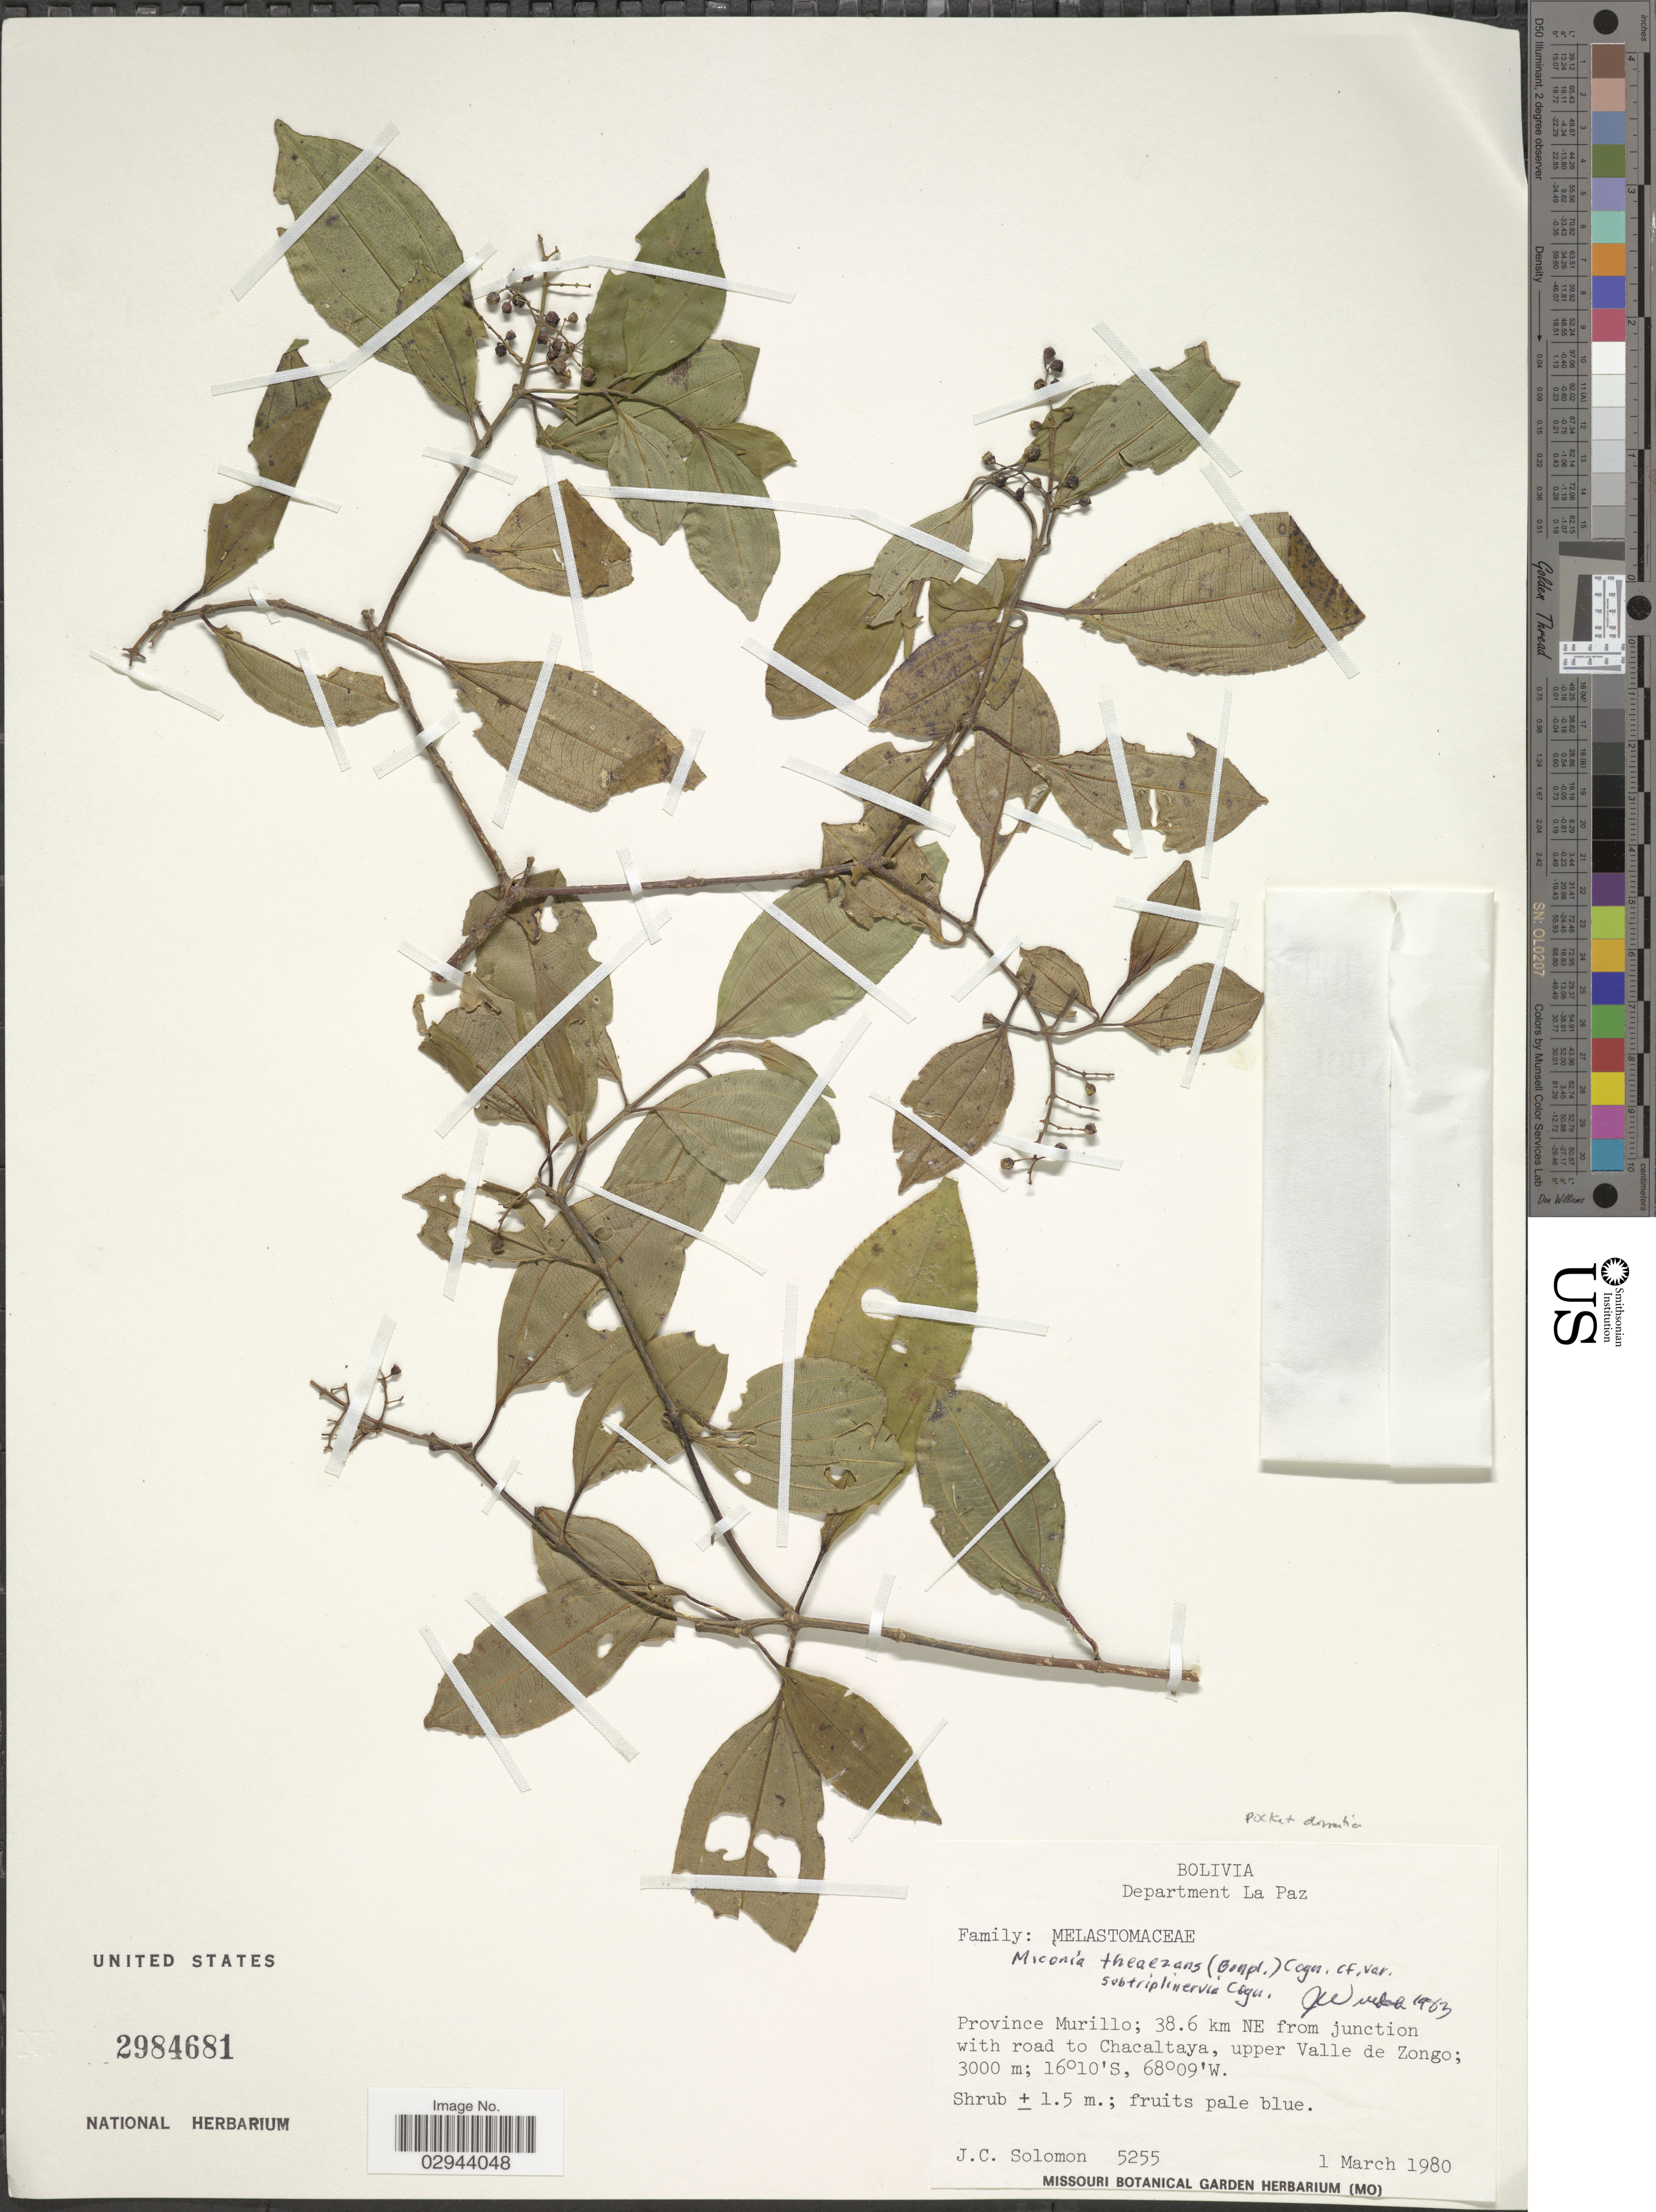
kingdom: Plantae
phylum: Tracheophyta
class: Magnoliopsida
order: Myrtales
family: Melastomataceae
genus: Miconia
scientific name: Miconia theizans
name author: (Bonpl.) Cogn.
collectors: J. C. Solomon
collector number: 5255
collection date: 1980-03-01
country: Bolivia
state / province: La Paz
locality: Department of La Paz, Province Murillo, 38.6 km NE from junction with road to Chacaltaya, upper Valle de Zongo.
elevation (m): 3000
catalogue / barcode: US 2984681